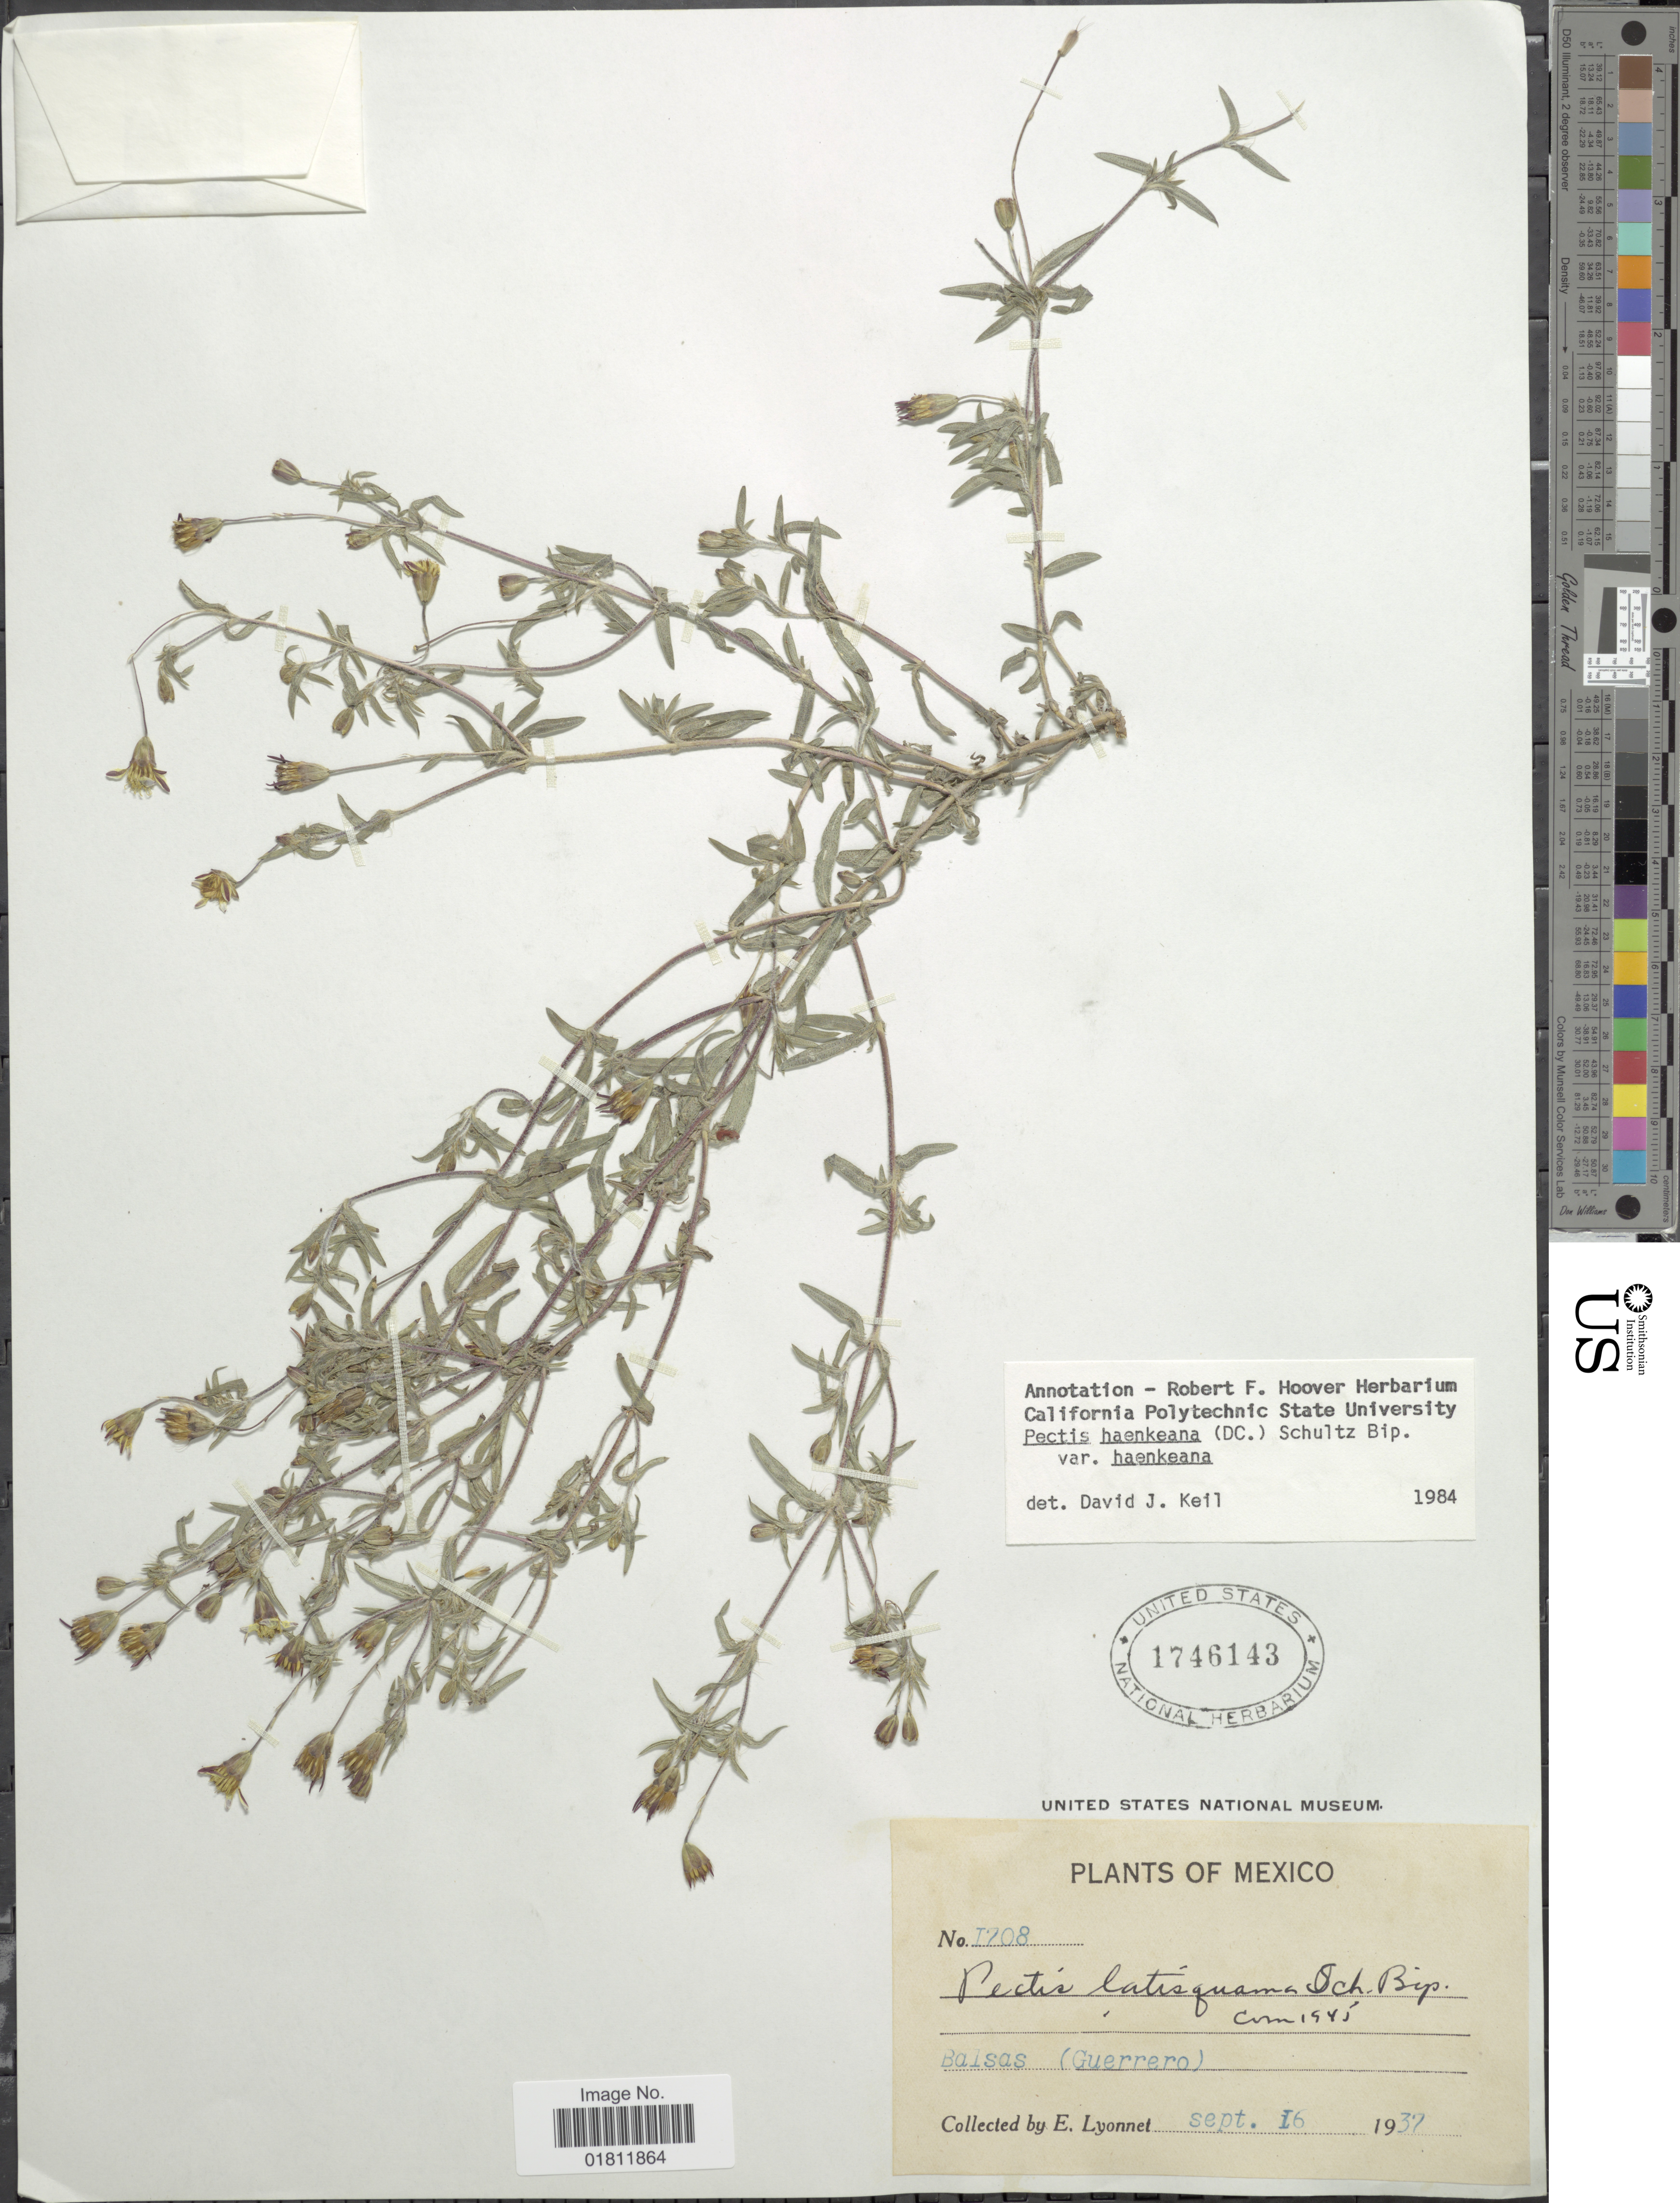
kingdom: Plantae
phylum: Tracheophyta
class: Magnoliopsida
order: Asterales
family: Asteraceae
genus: Pectis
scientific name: Pectis haenkeana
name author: (DC.) Sch. Bip.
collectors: E. Lyonnet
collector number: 1708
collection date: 1937-09-16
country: Mexico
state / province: Guerrero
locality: Balsas (Guerrero).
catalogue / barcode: US 1746143